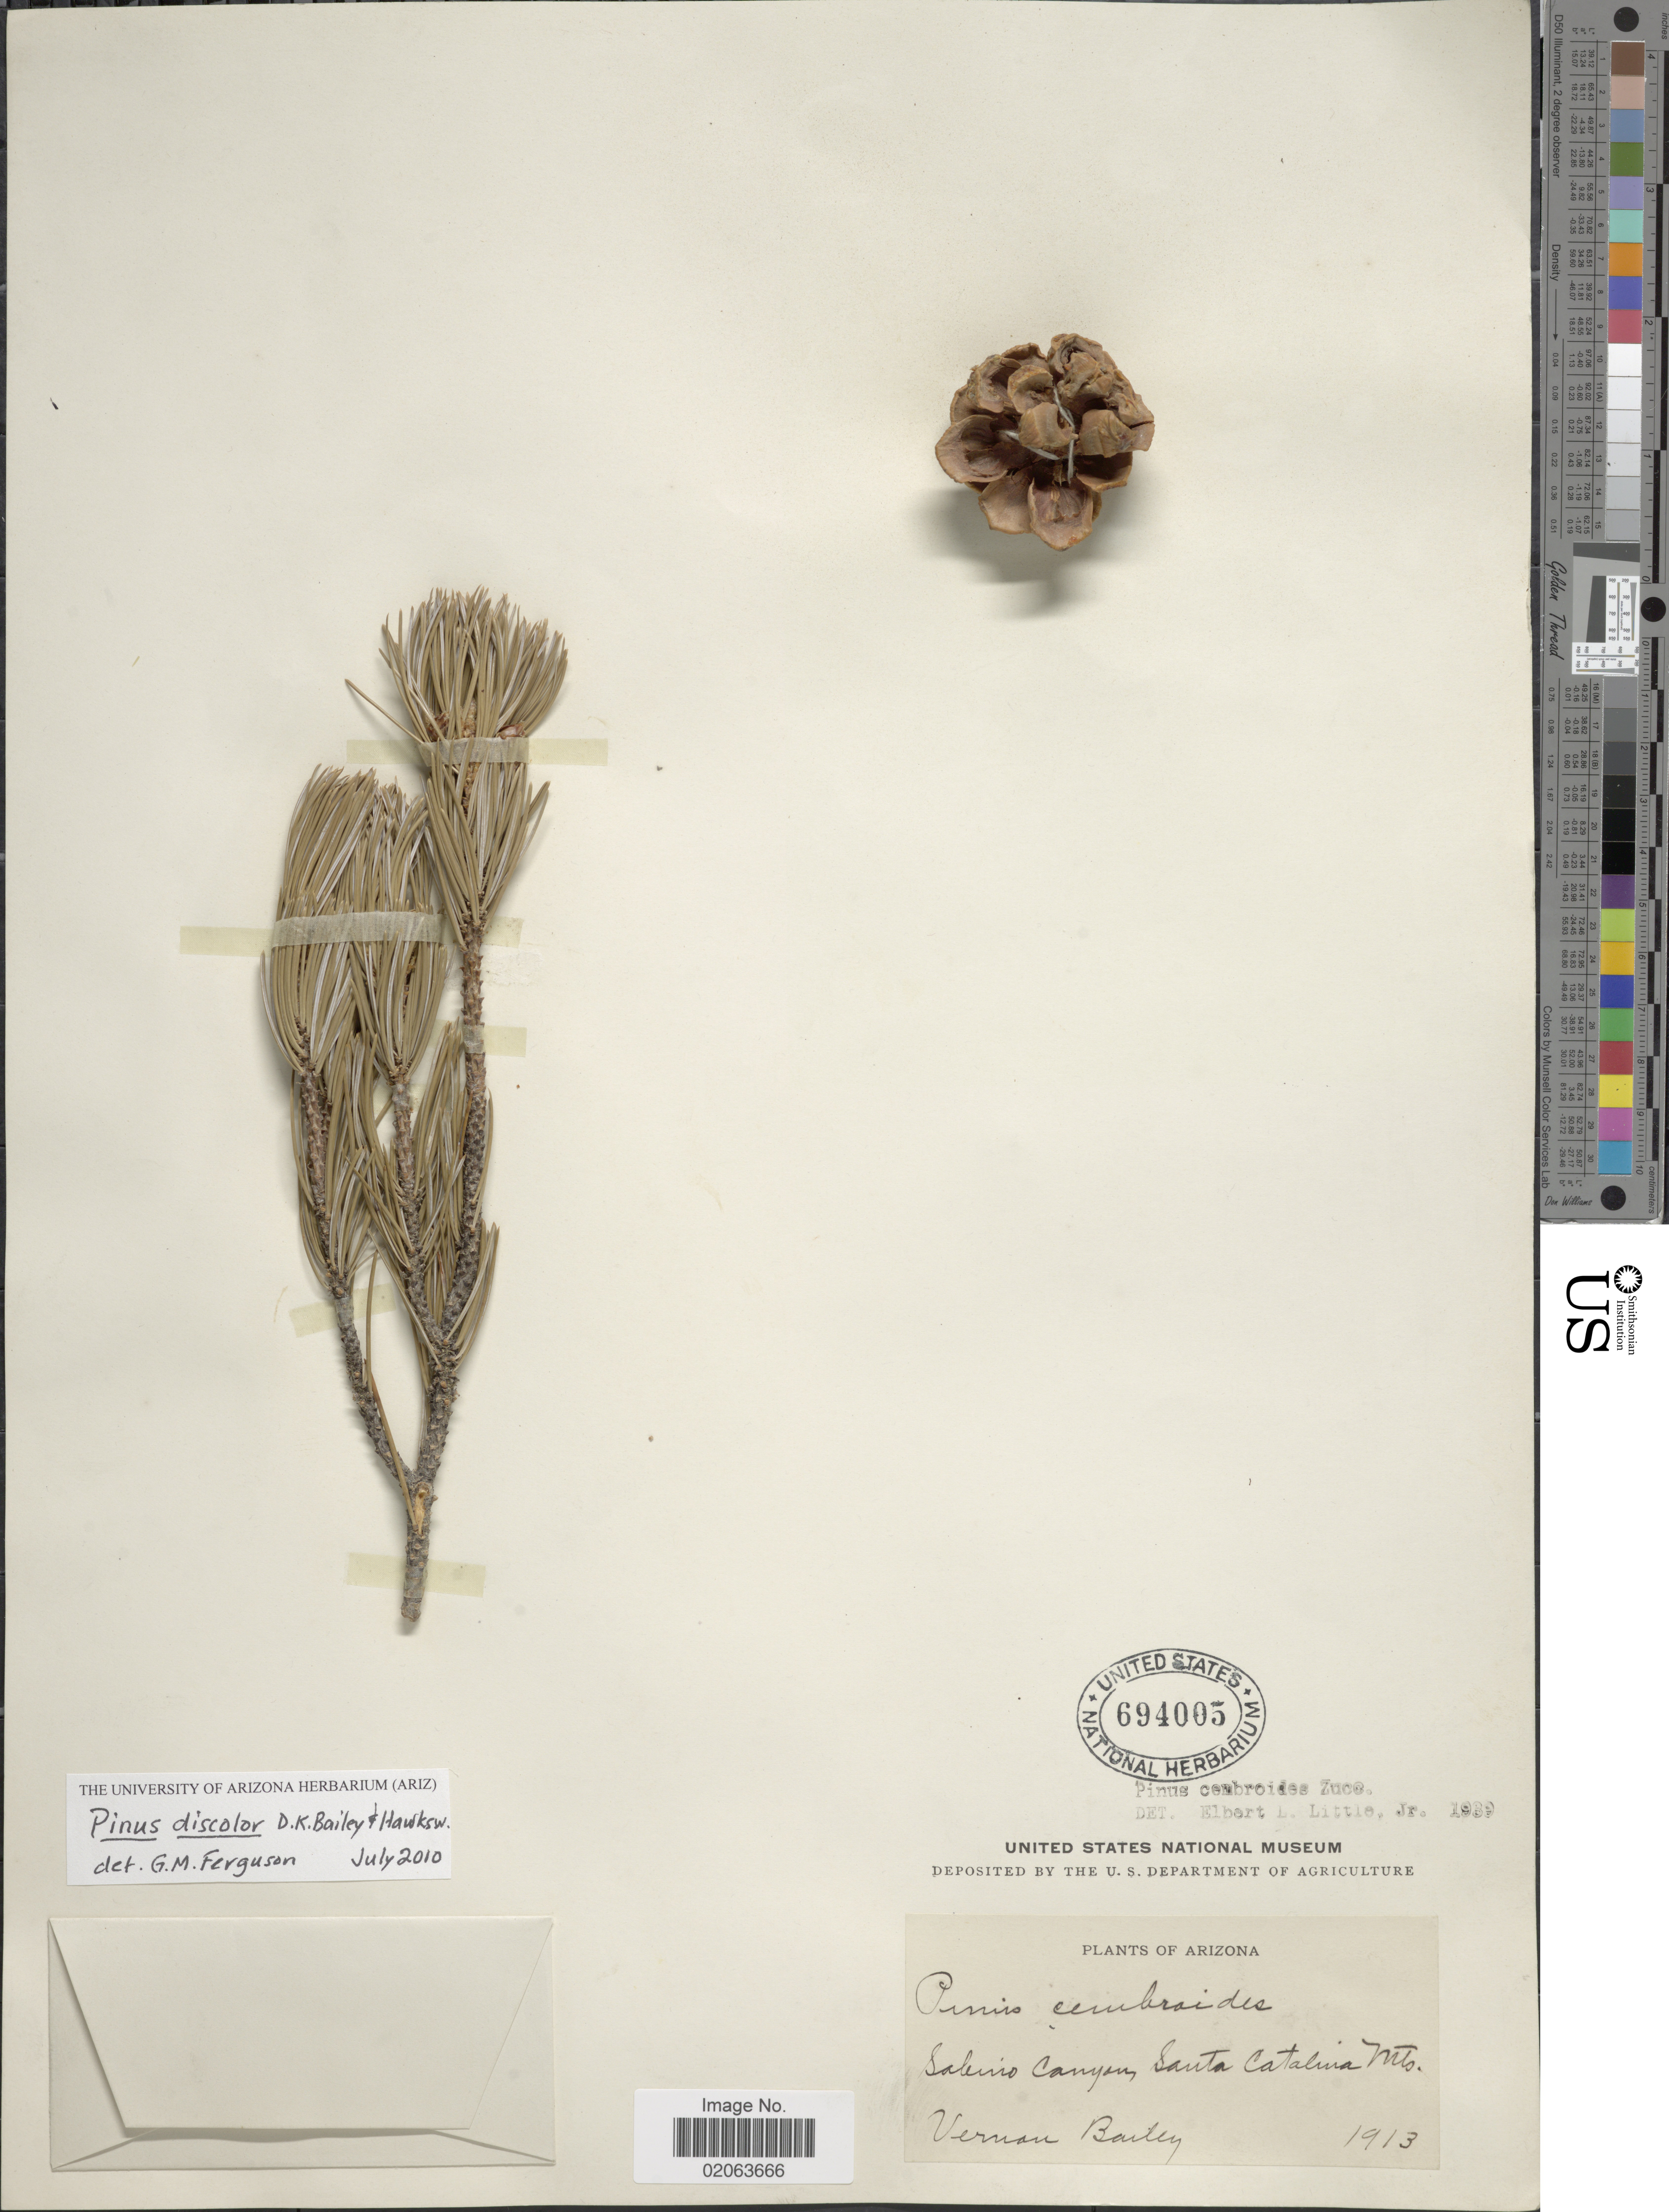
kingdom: Plantae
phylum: Tracheophyta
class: Pinopsida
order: Pinales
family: Pinaceae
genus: Pinus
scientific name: Pinus discolor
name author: D.K. Bailey & Hawksw.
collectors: V. O. Bailey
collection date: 1913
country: United States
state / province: Arizona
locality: Sabino Canyon, Santa Catalina Mts.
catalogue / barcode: US 694005